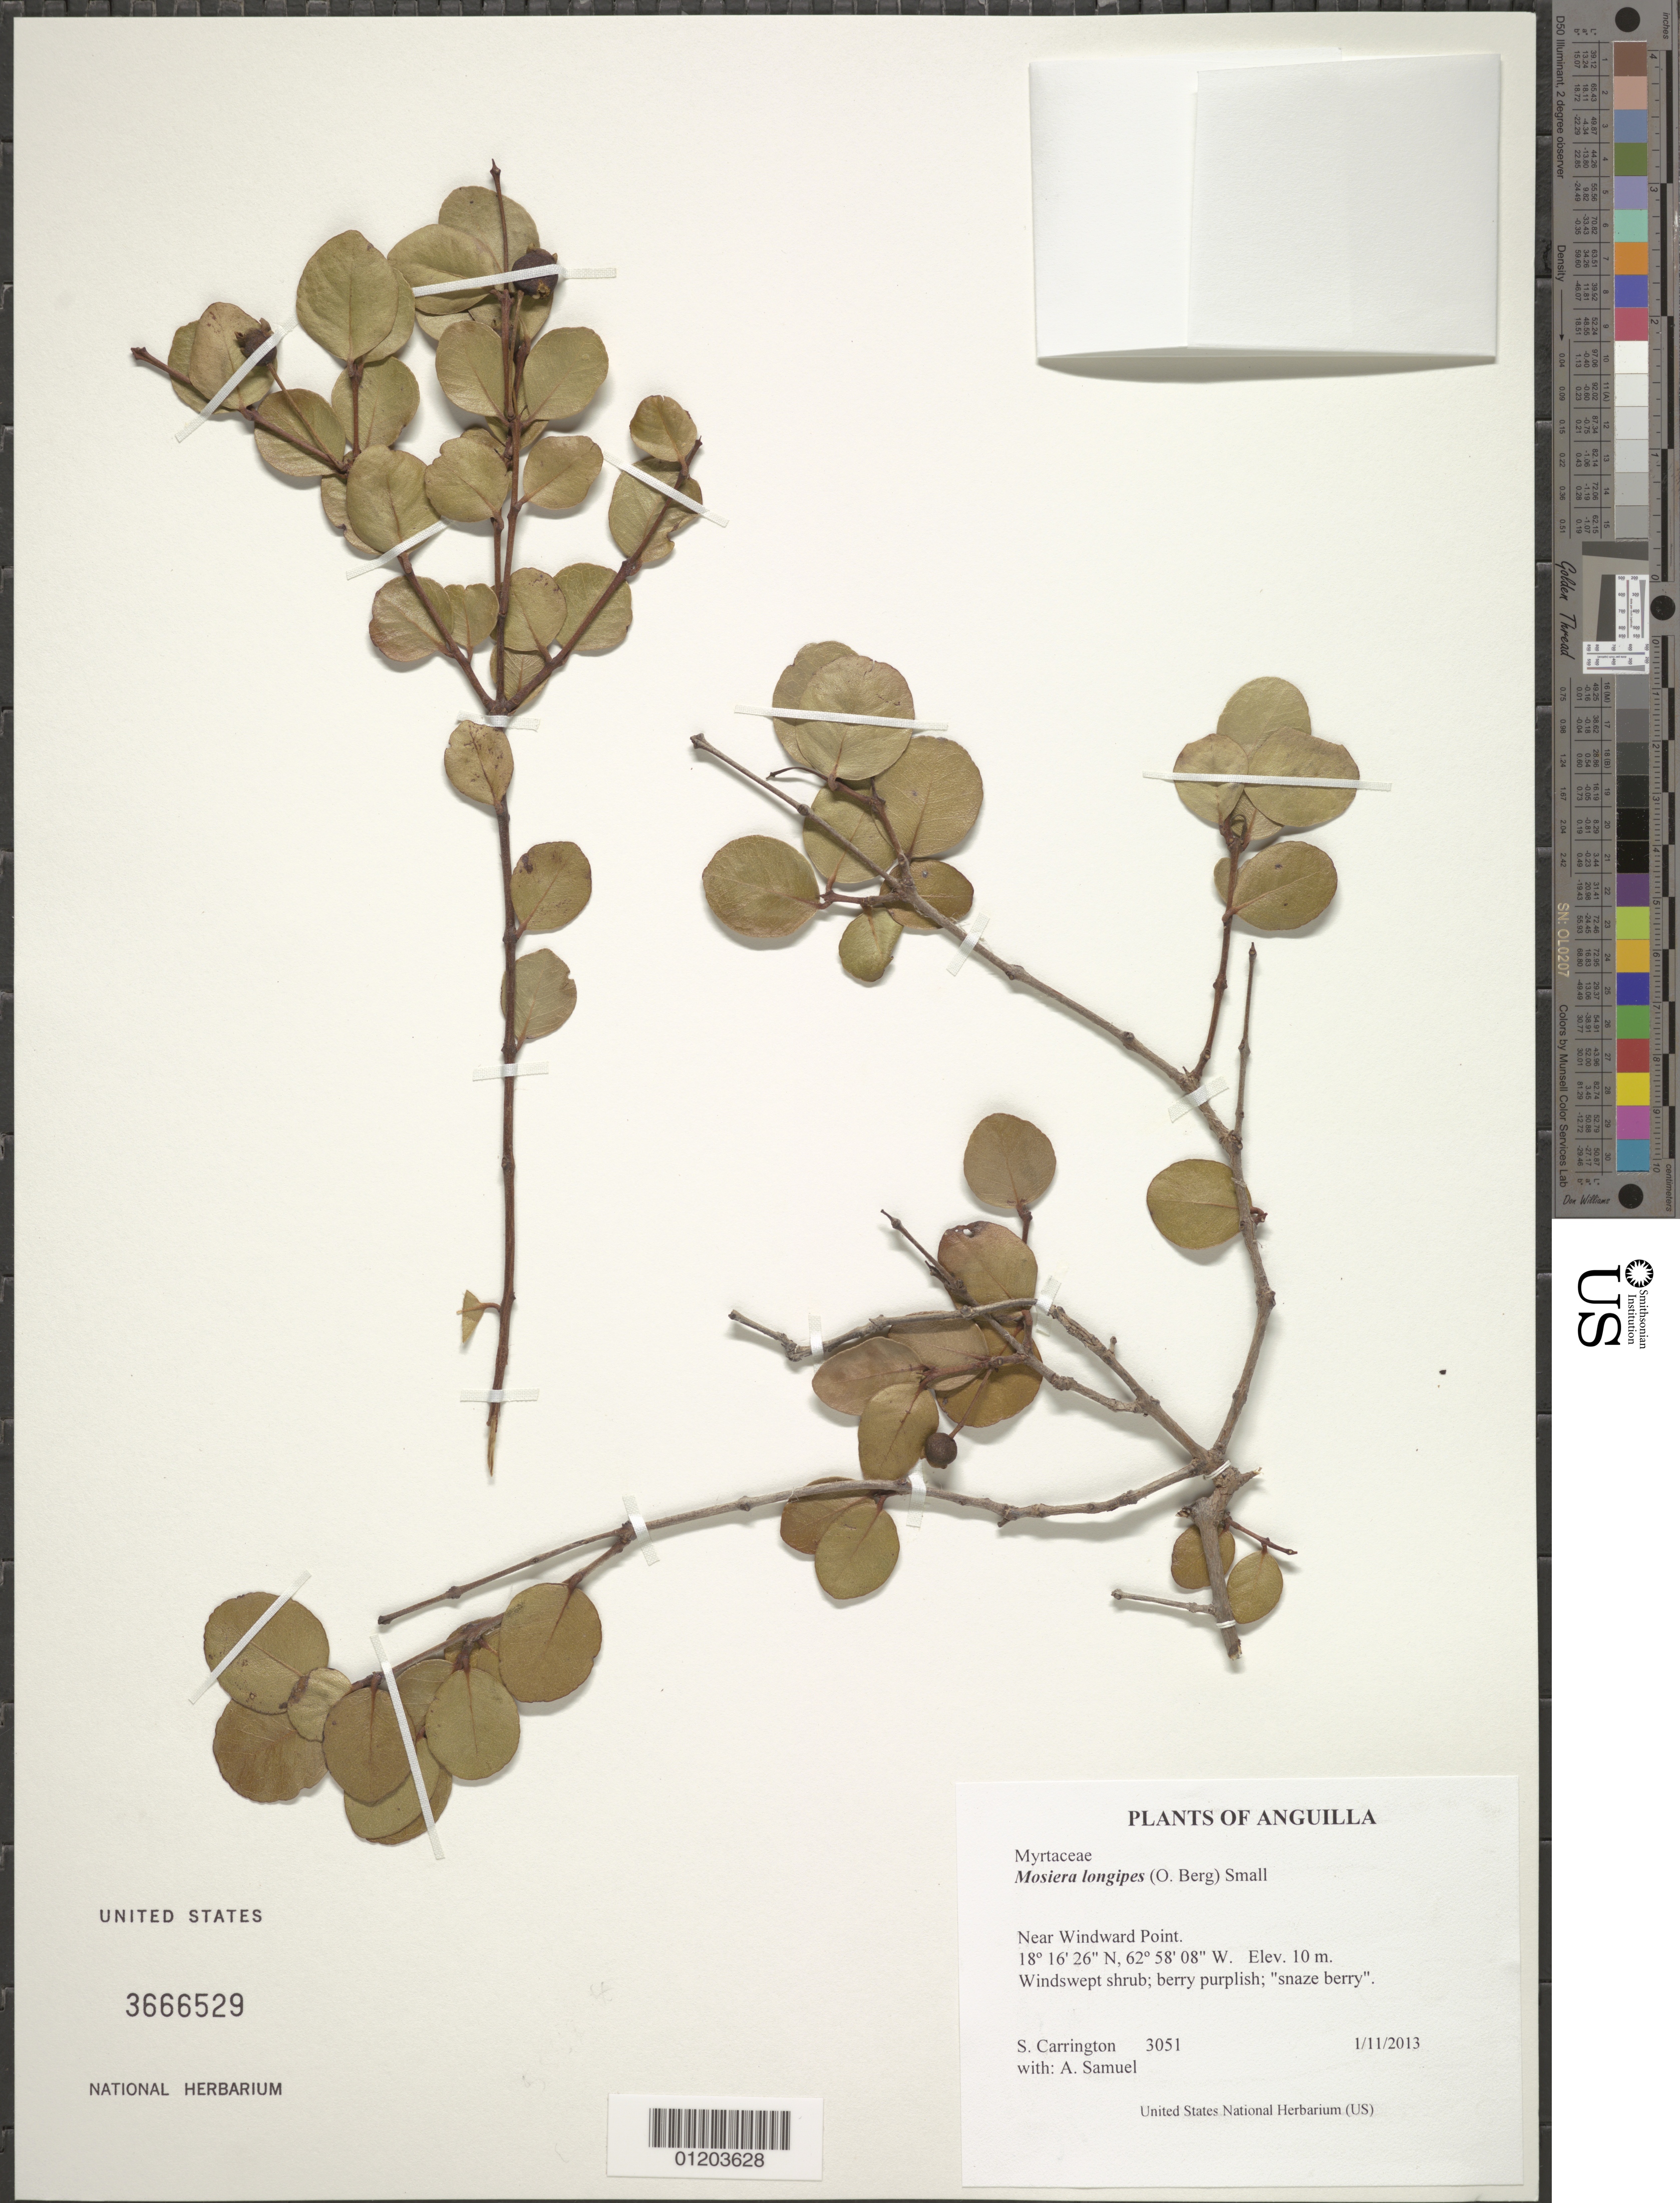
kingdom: Plantae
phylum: Tracheophyta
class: Magnoliopsida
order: Myrtales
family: Myrtaceae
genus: Mosiera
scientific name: Mosiera longipes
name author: (O. Berg) Small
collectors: C. M. S. Carrington & A. Samuel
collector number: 3051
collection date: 2013-01-11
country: Anguilla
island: Anguilla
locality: Windward Point, near.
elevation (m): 10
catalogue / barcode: US 3666529